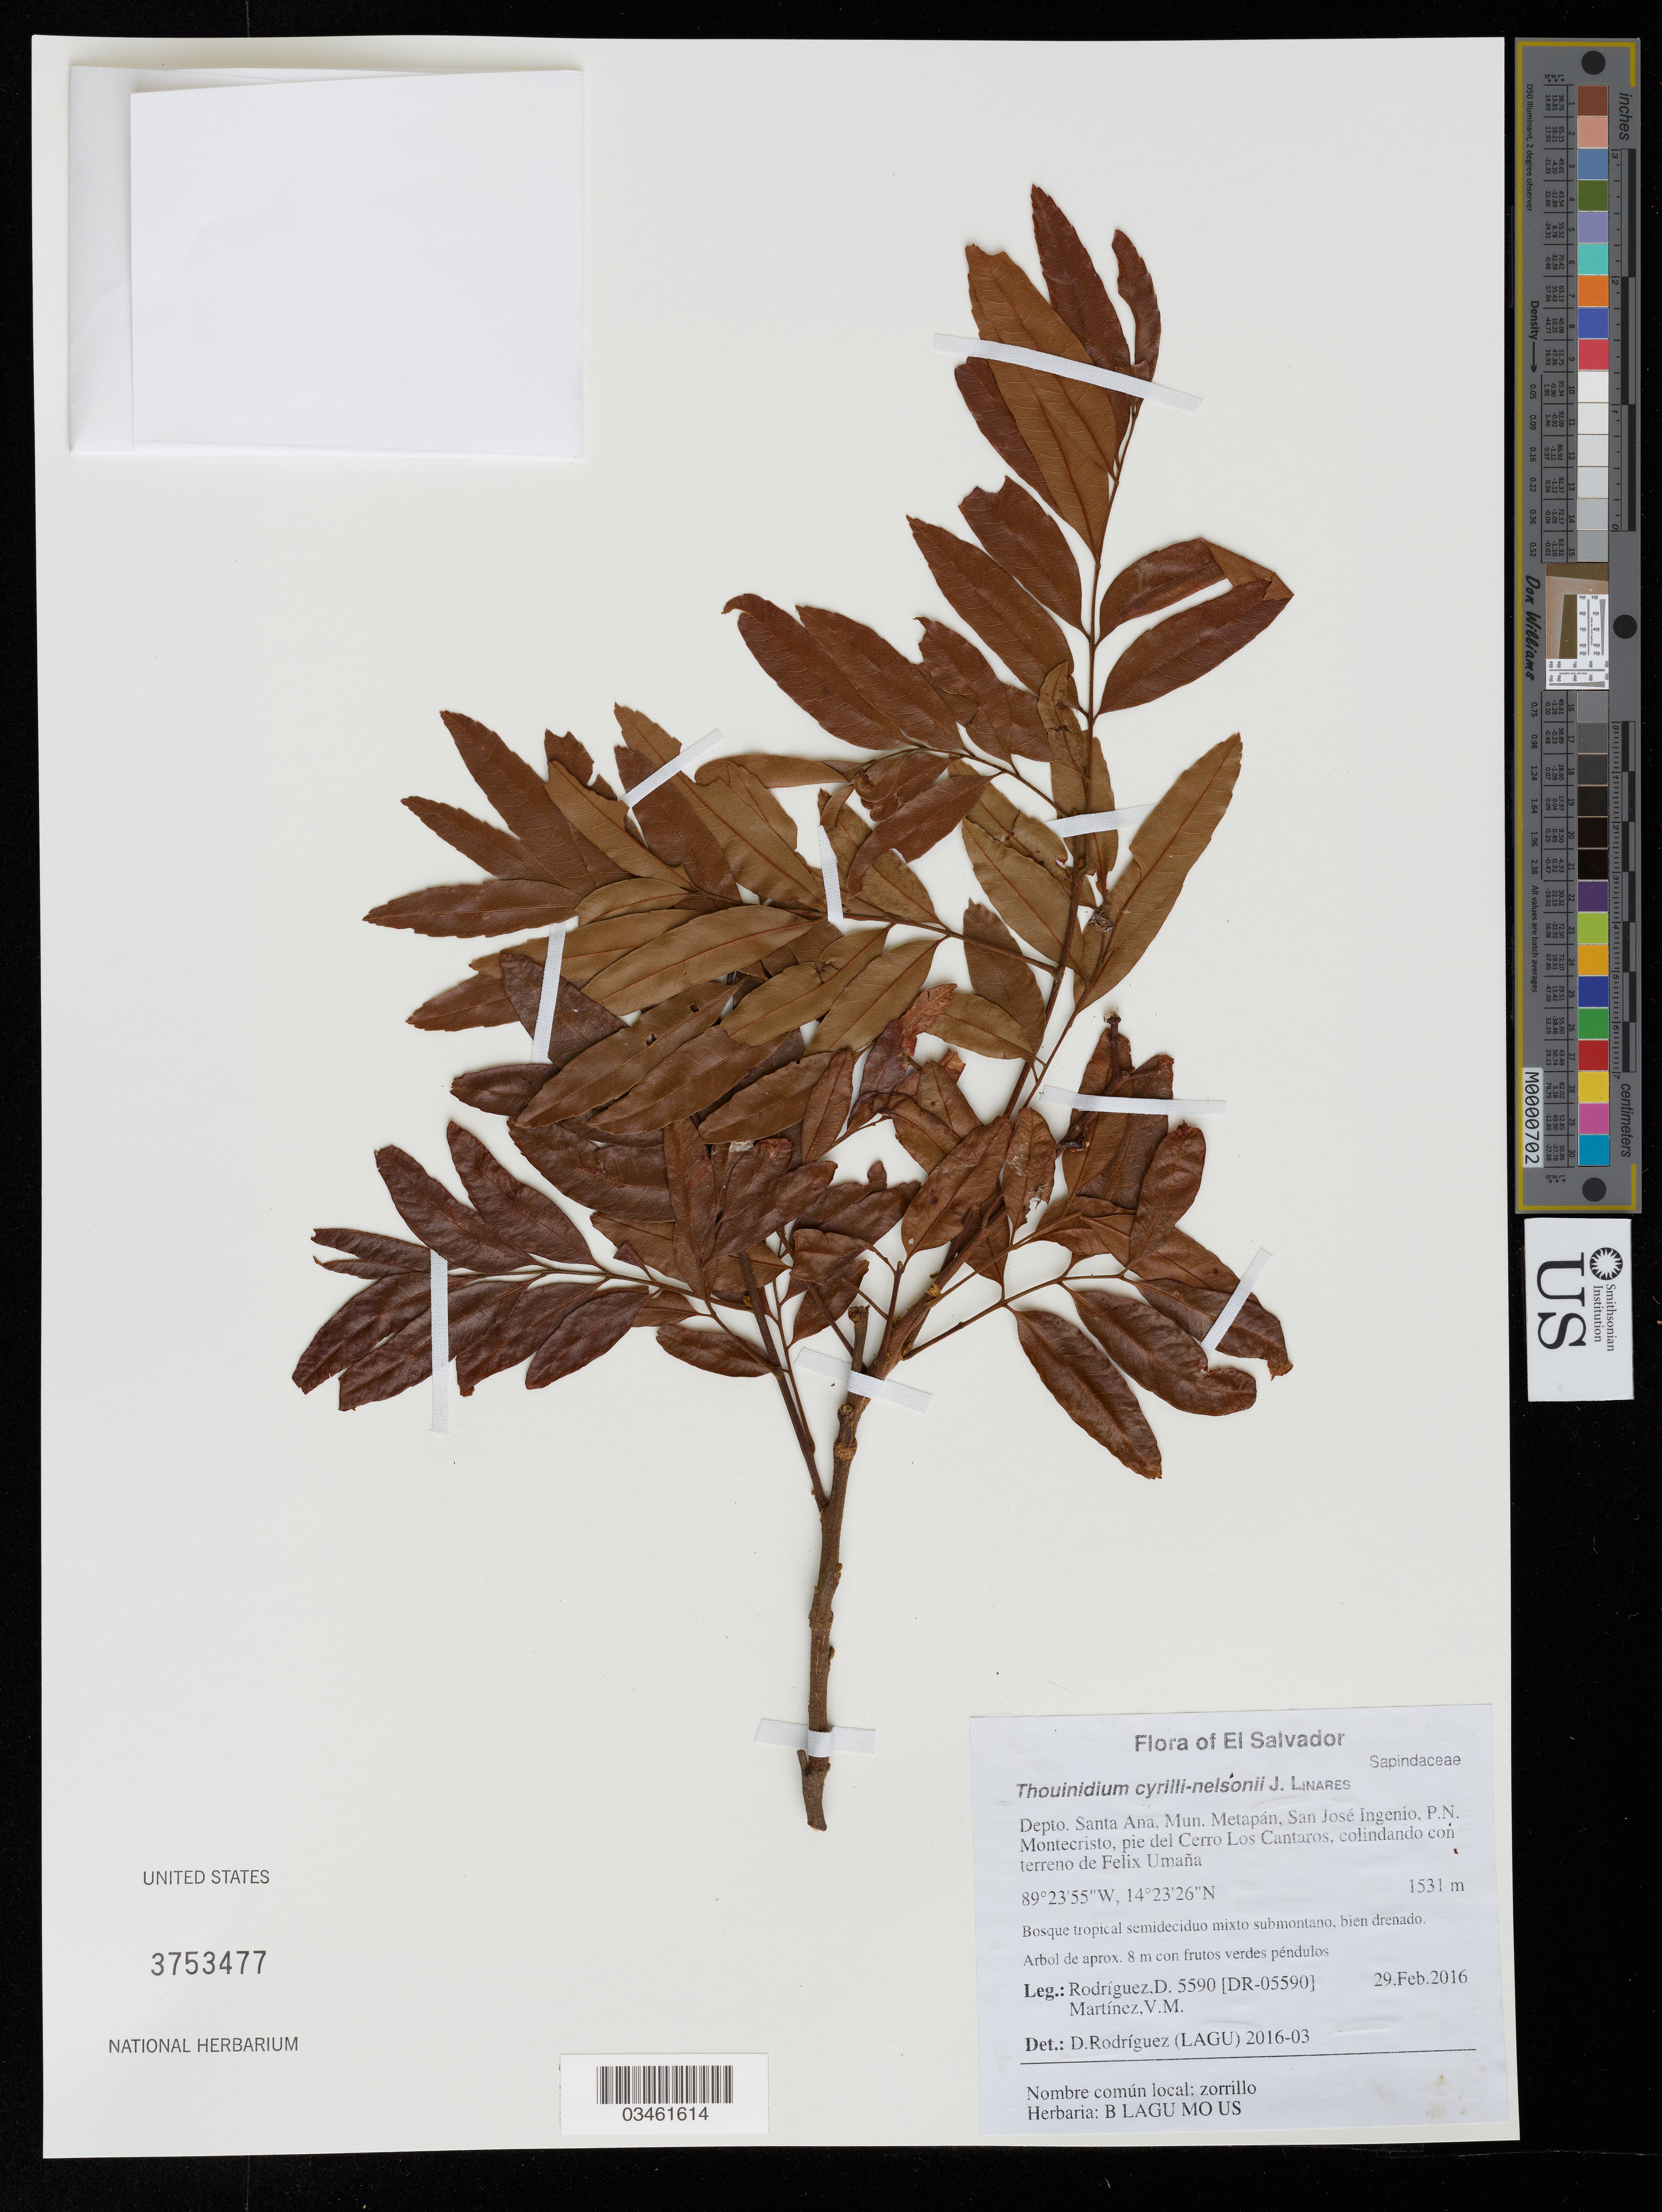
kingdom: Plantae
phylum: Tracheophyta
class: Magnoliopsida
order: Sapindales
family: Sapindaceae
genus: Thouinidium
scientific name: Thouinidium cyrilli-nelsonii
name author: J. Linares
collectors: D. Rodriguez & V. Martinez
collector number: DR-05590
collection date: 2016-02-29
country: El Salvador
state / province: Santa Ana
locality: Depto. Santa Ana. Mun. Metapán, San José Ingenio, P.N. Montecristo, pie del Cerro Los Cantaros, colindando con terreno de Felix Umaña.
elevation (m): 1531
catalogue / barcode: US 3753477